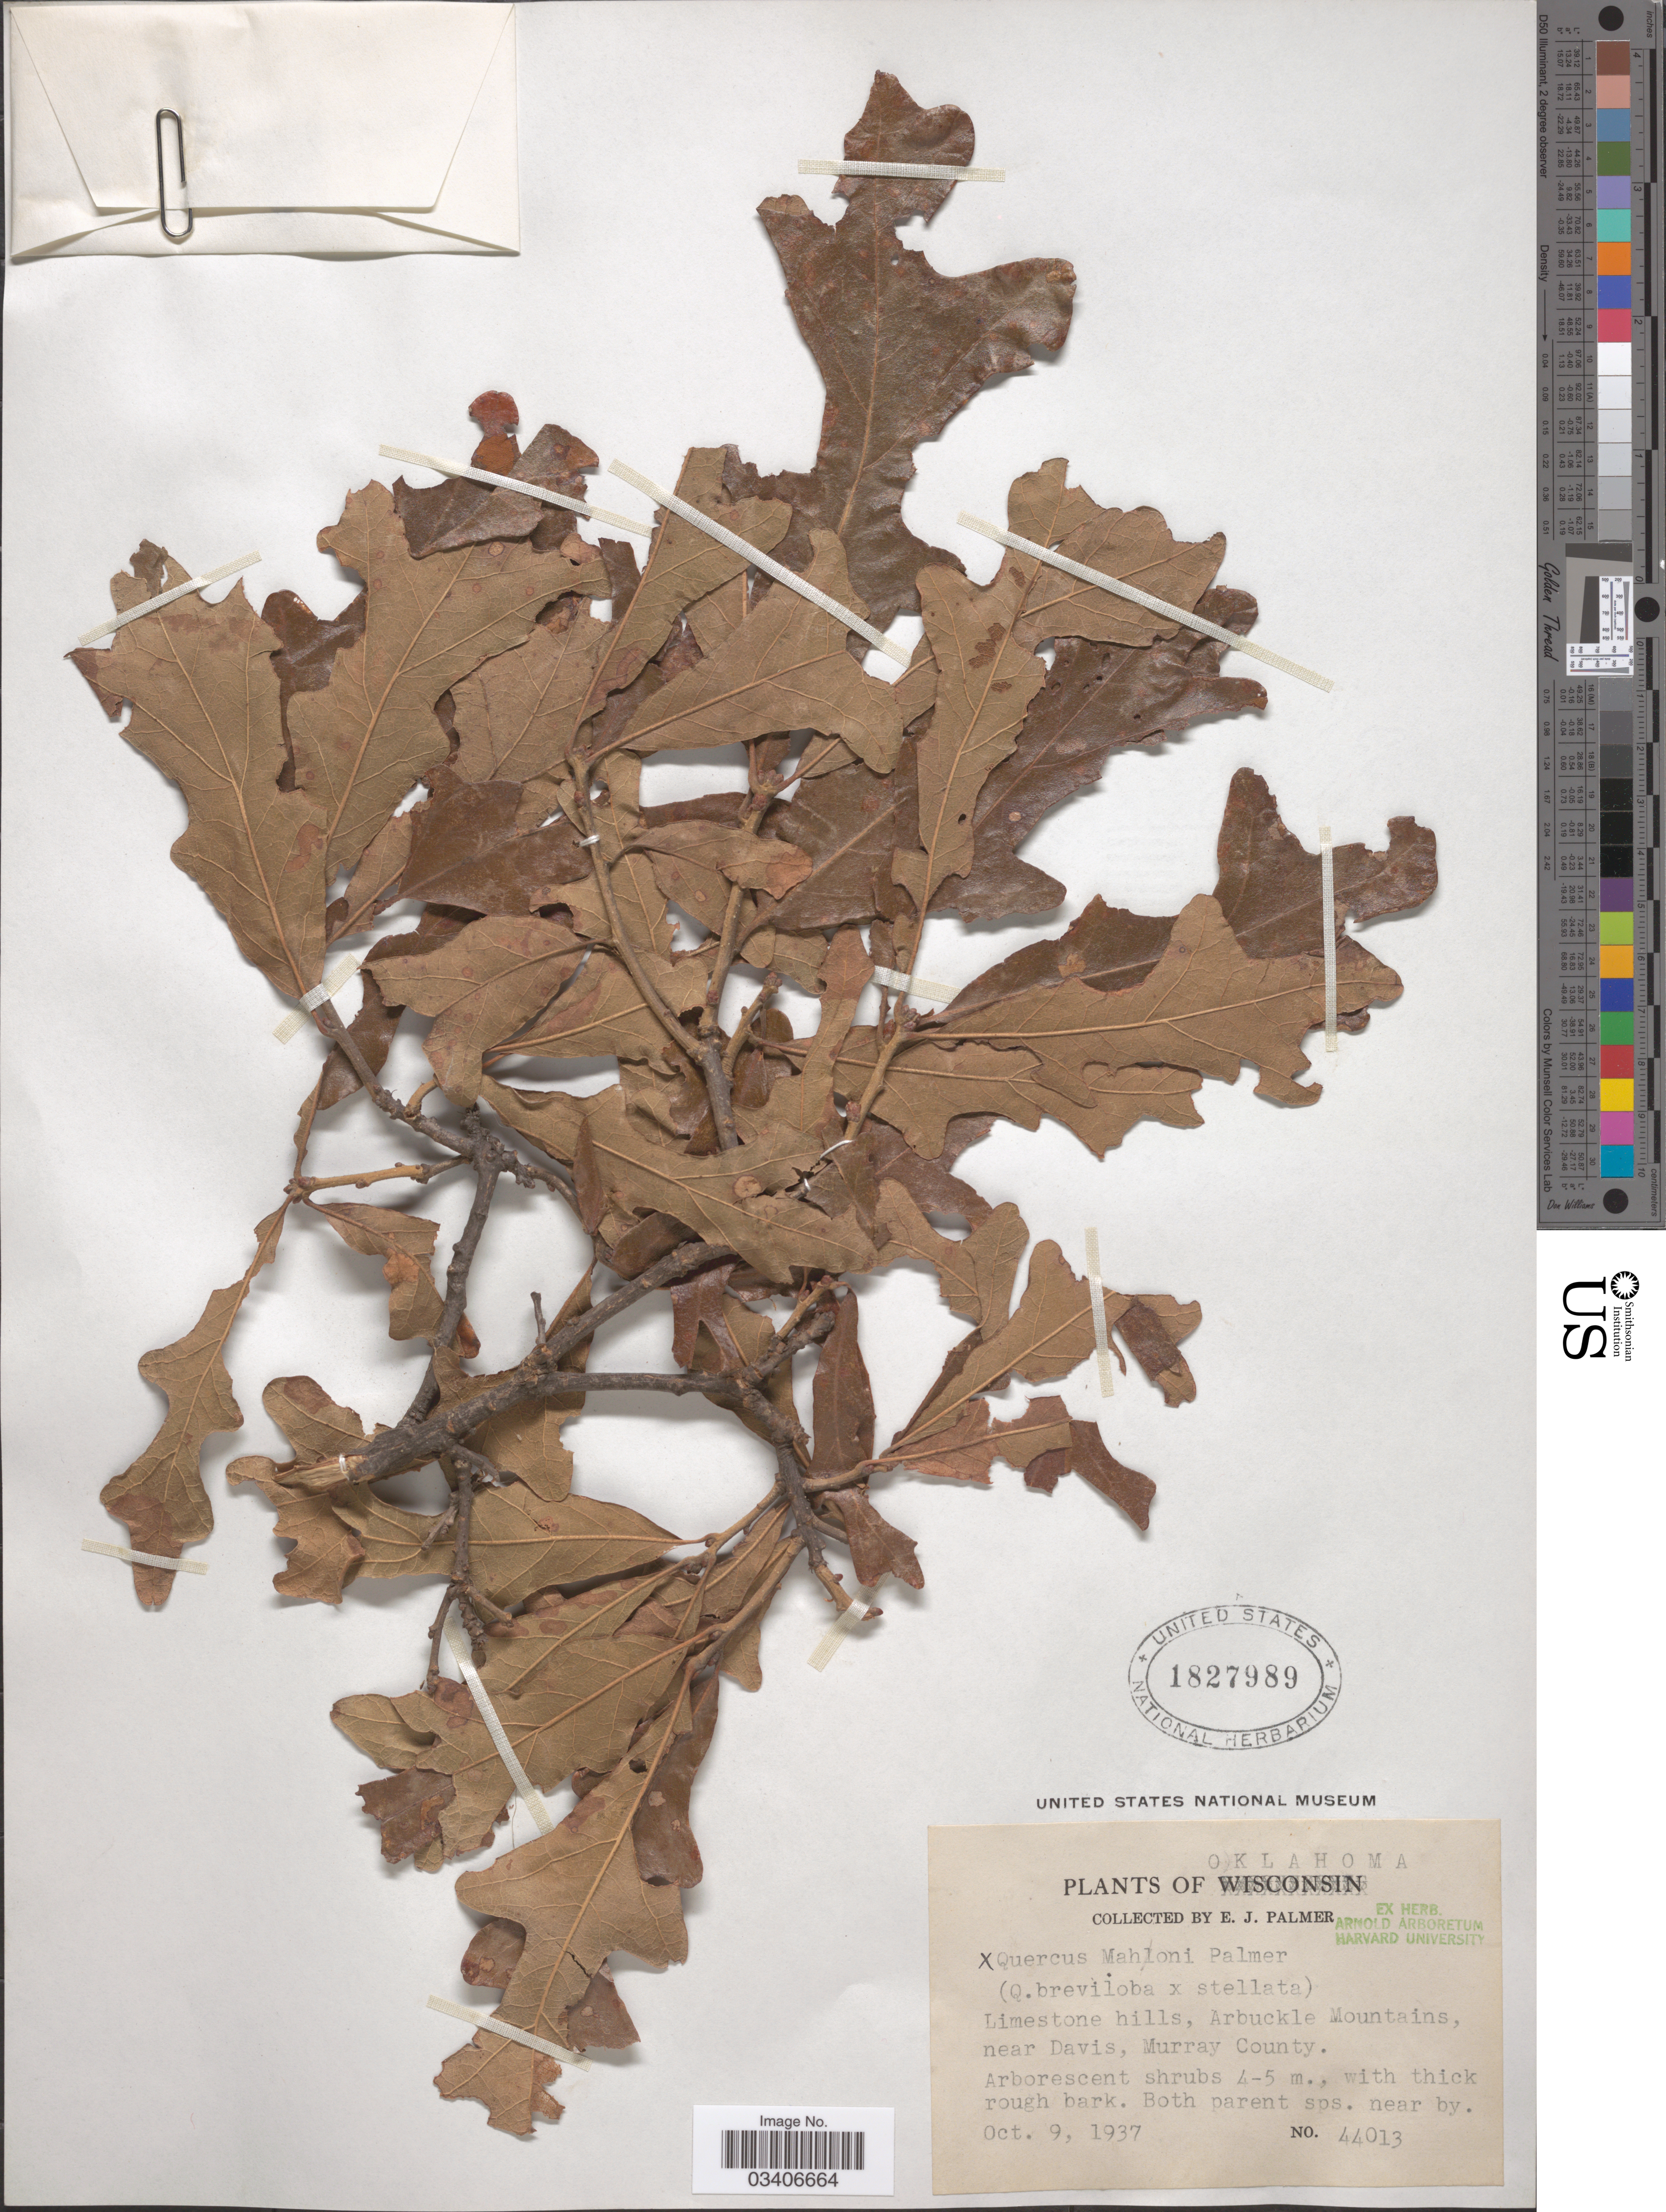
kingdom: Plantae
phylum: Tracheophyta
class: Magnoliopsida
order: Fagales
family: Fagaceae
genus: Quercus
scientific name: Quercus x mahonii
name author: E.J. Palmer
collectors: E. J. Palmer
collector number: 44013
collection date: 1937-10-09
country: United States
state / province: Oklahoma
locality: Arbuckle Mountains, near Davis, Murray County.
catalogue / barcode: US 1827989